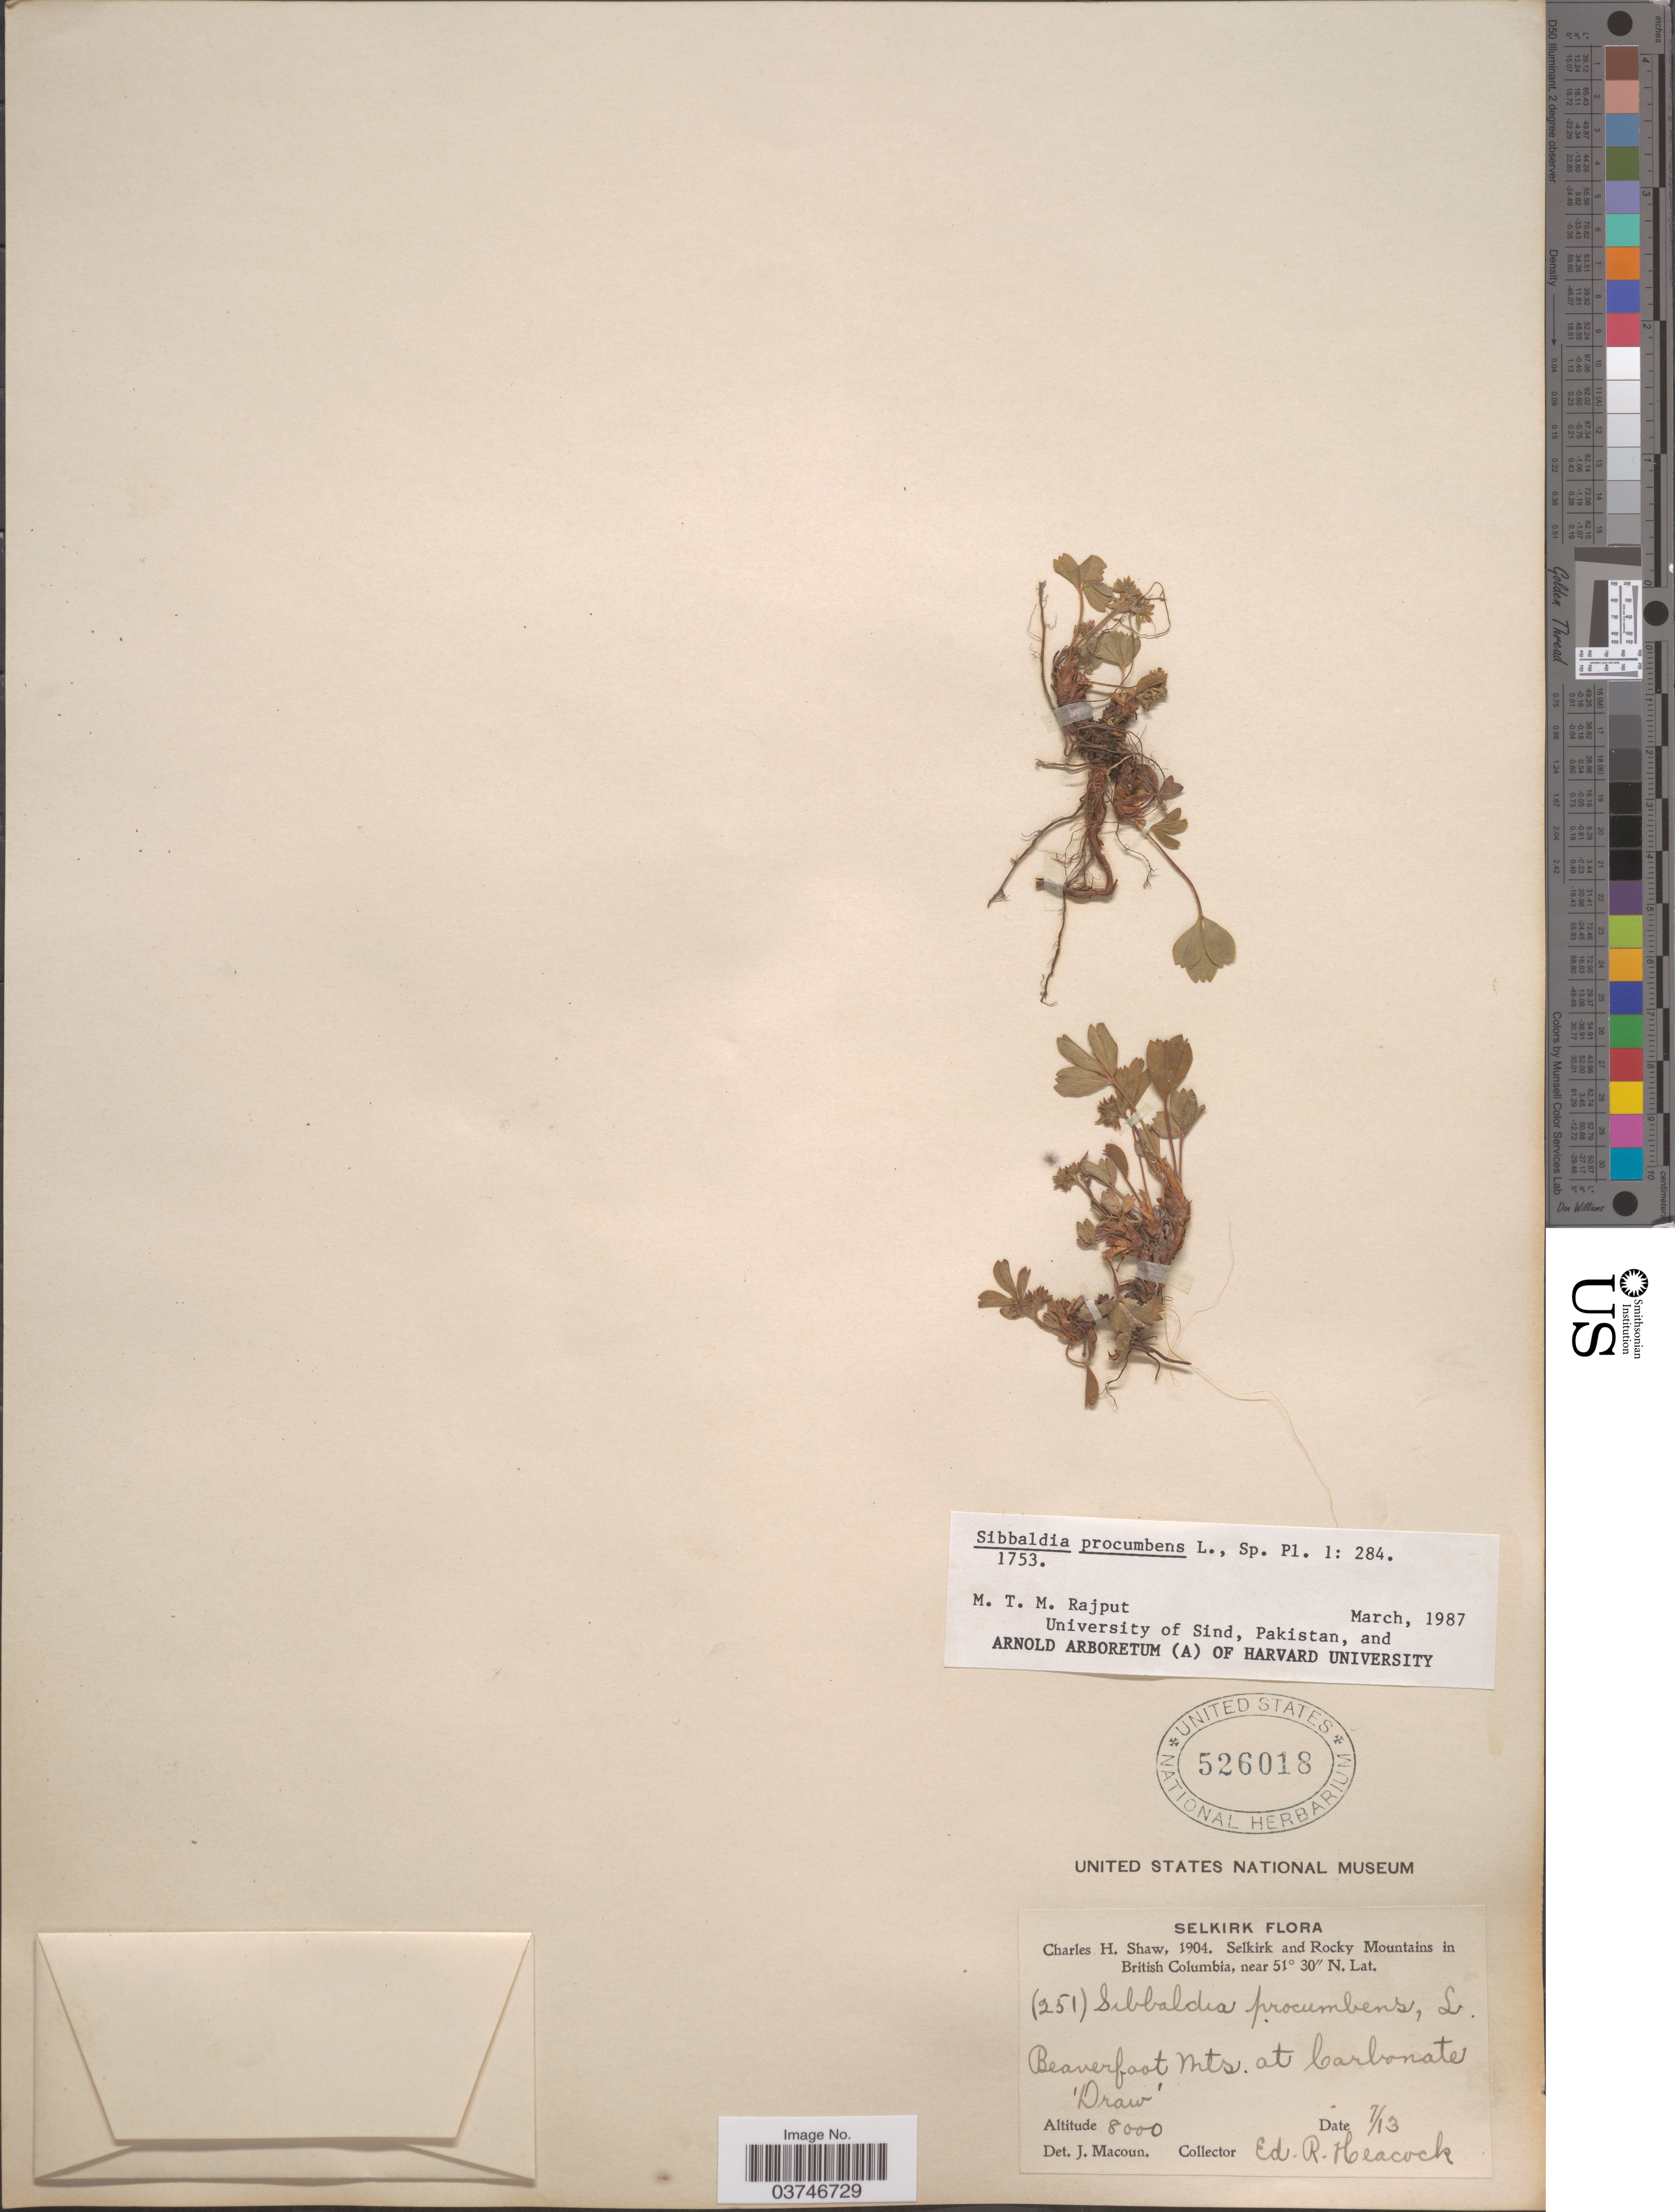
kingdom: Plantae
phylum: Tracheophyta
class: Magnoliopsida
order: Rosales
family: Rosaceae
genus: Sibbaldia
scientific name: Sibbaldia procumbens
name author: L.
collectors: E. Heacock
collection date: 1904-07-13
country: Canada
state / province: British Columbia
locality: Selkirk. Selkirk and Rocky Mountains. Beaverfoot Mts. at Carbonate 'Draw'.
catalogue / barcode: US 526018